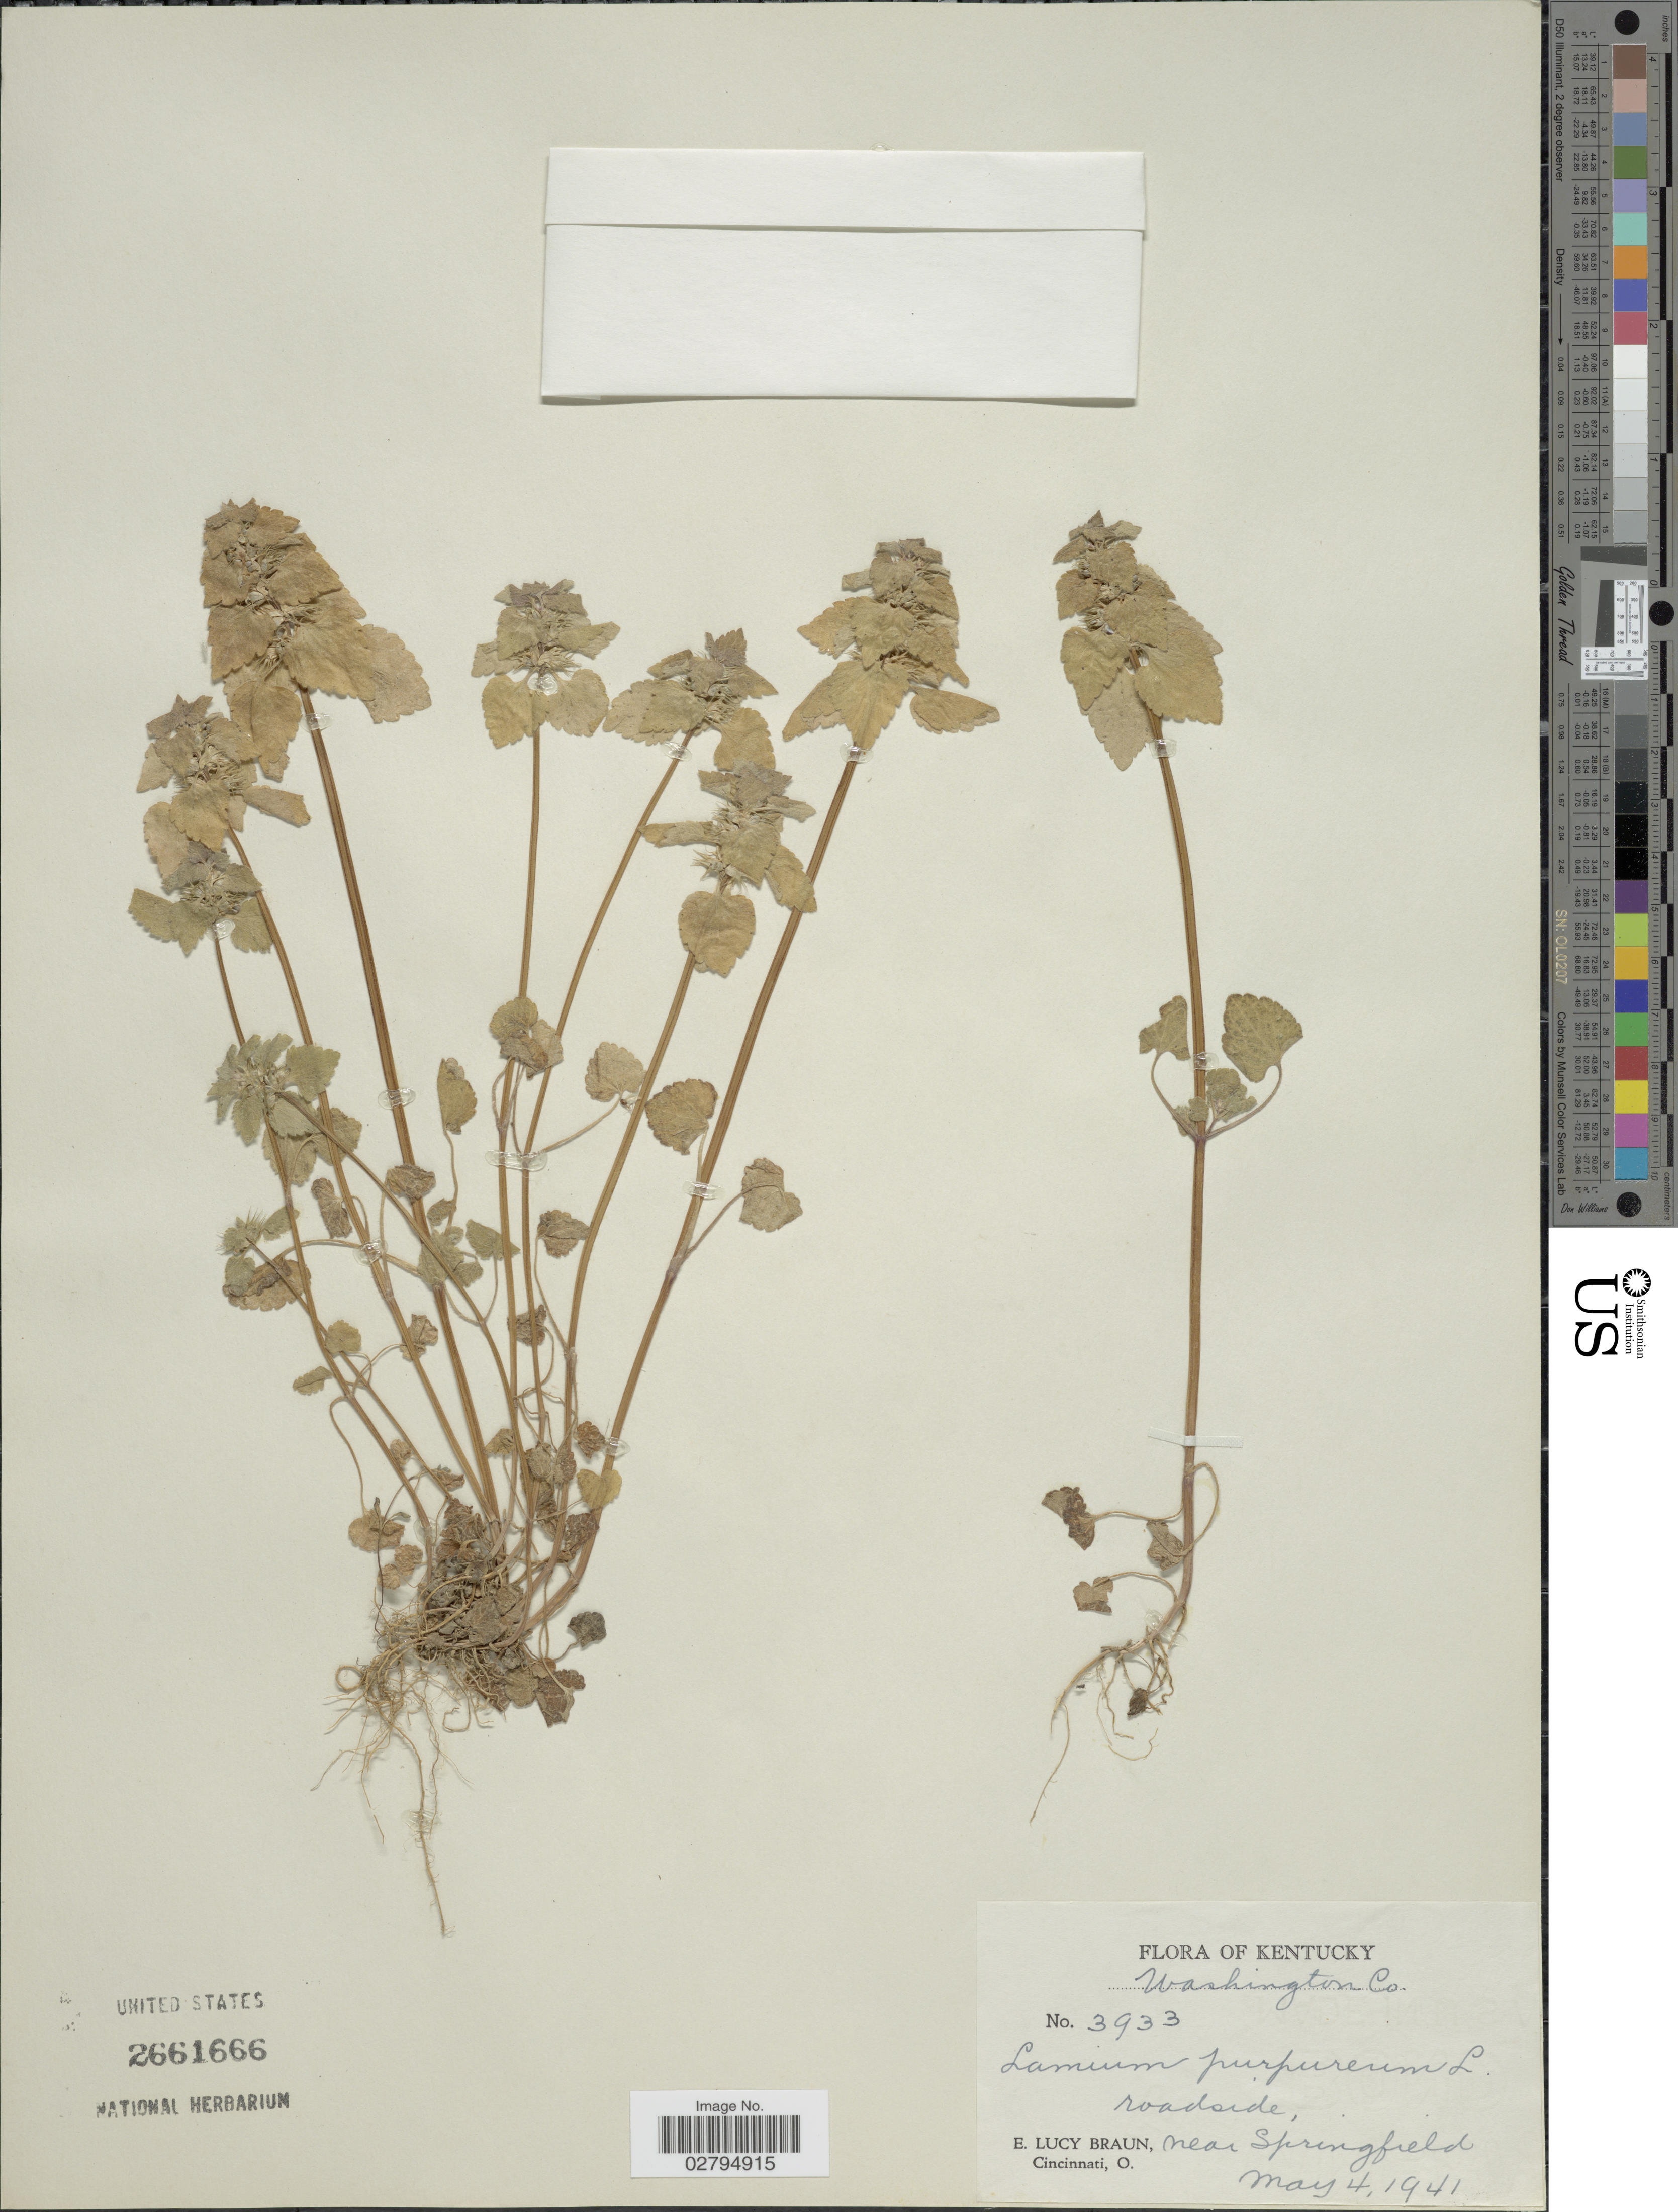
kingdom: Plantae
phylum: Tracheophyta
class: Magnoliopsida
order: Lamiales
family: Lamiaceae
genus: Lamium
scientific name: Lamium purpureum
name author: L.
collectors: E. L. Braun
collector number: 3933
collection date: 1941-05-04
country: United States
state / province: Kentucky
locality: Washington Co. Roadside, near Springfield.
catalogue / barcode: US 2661666